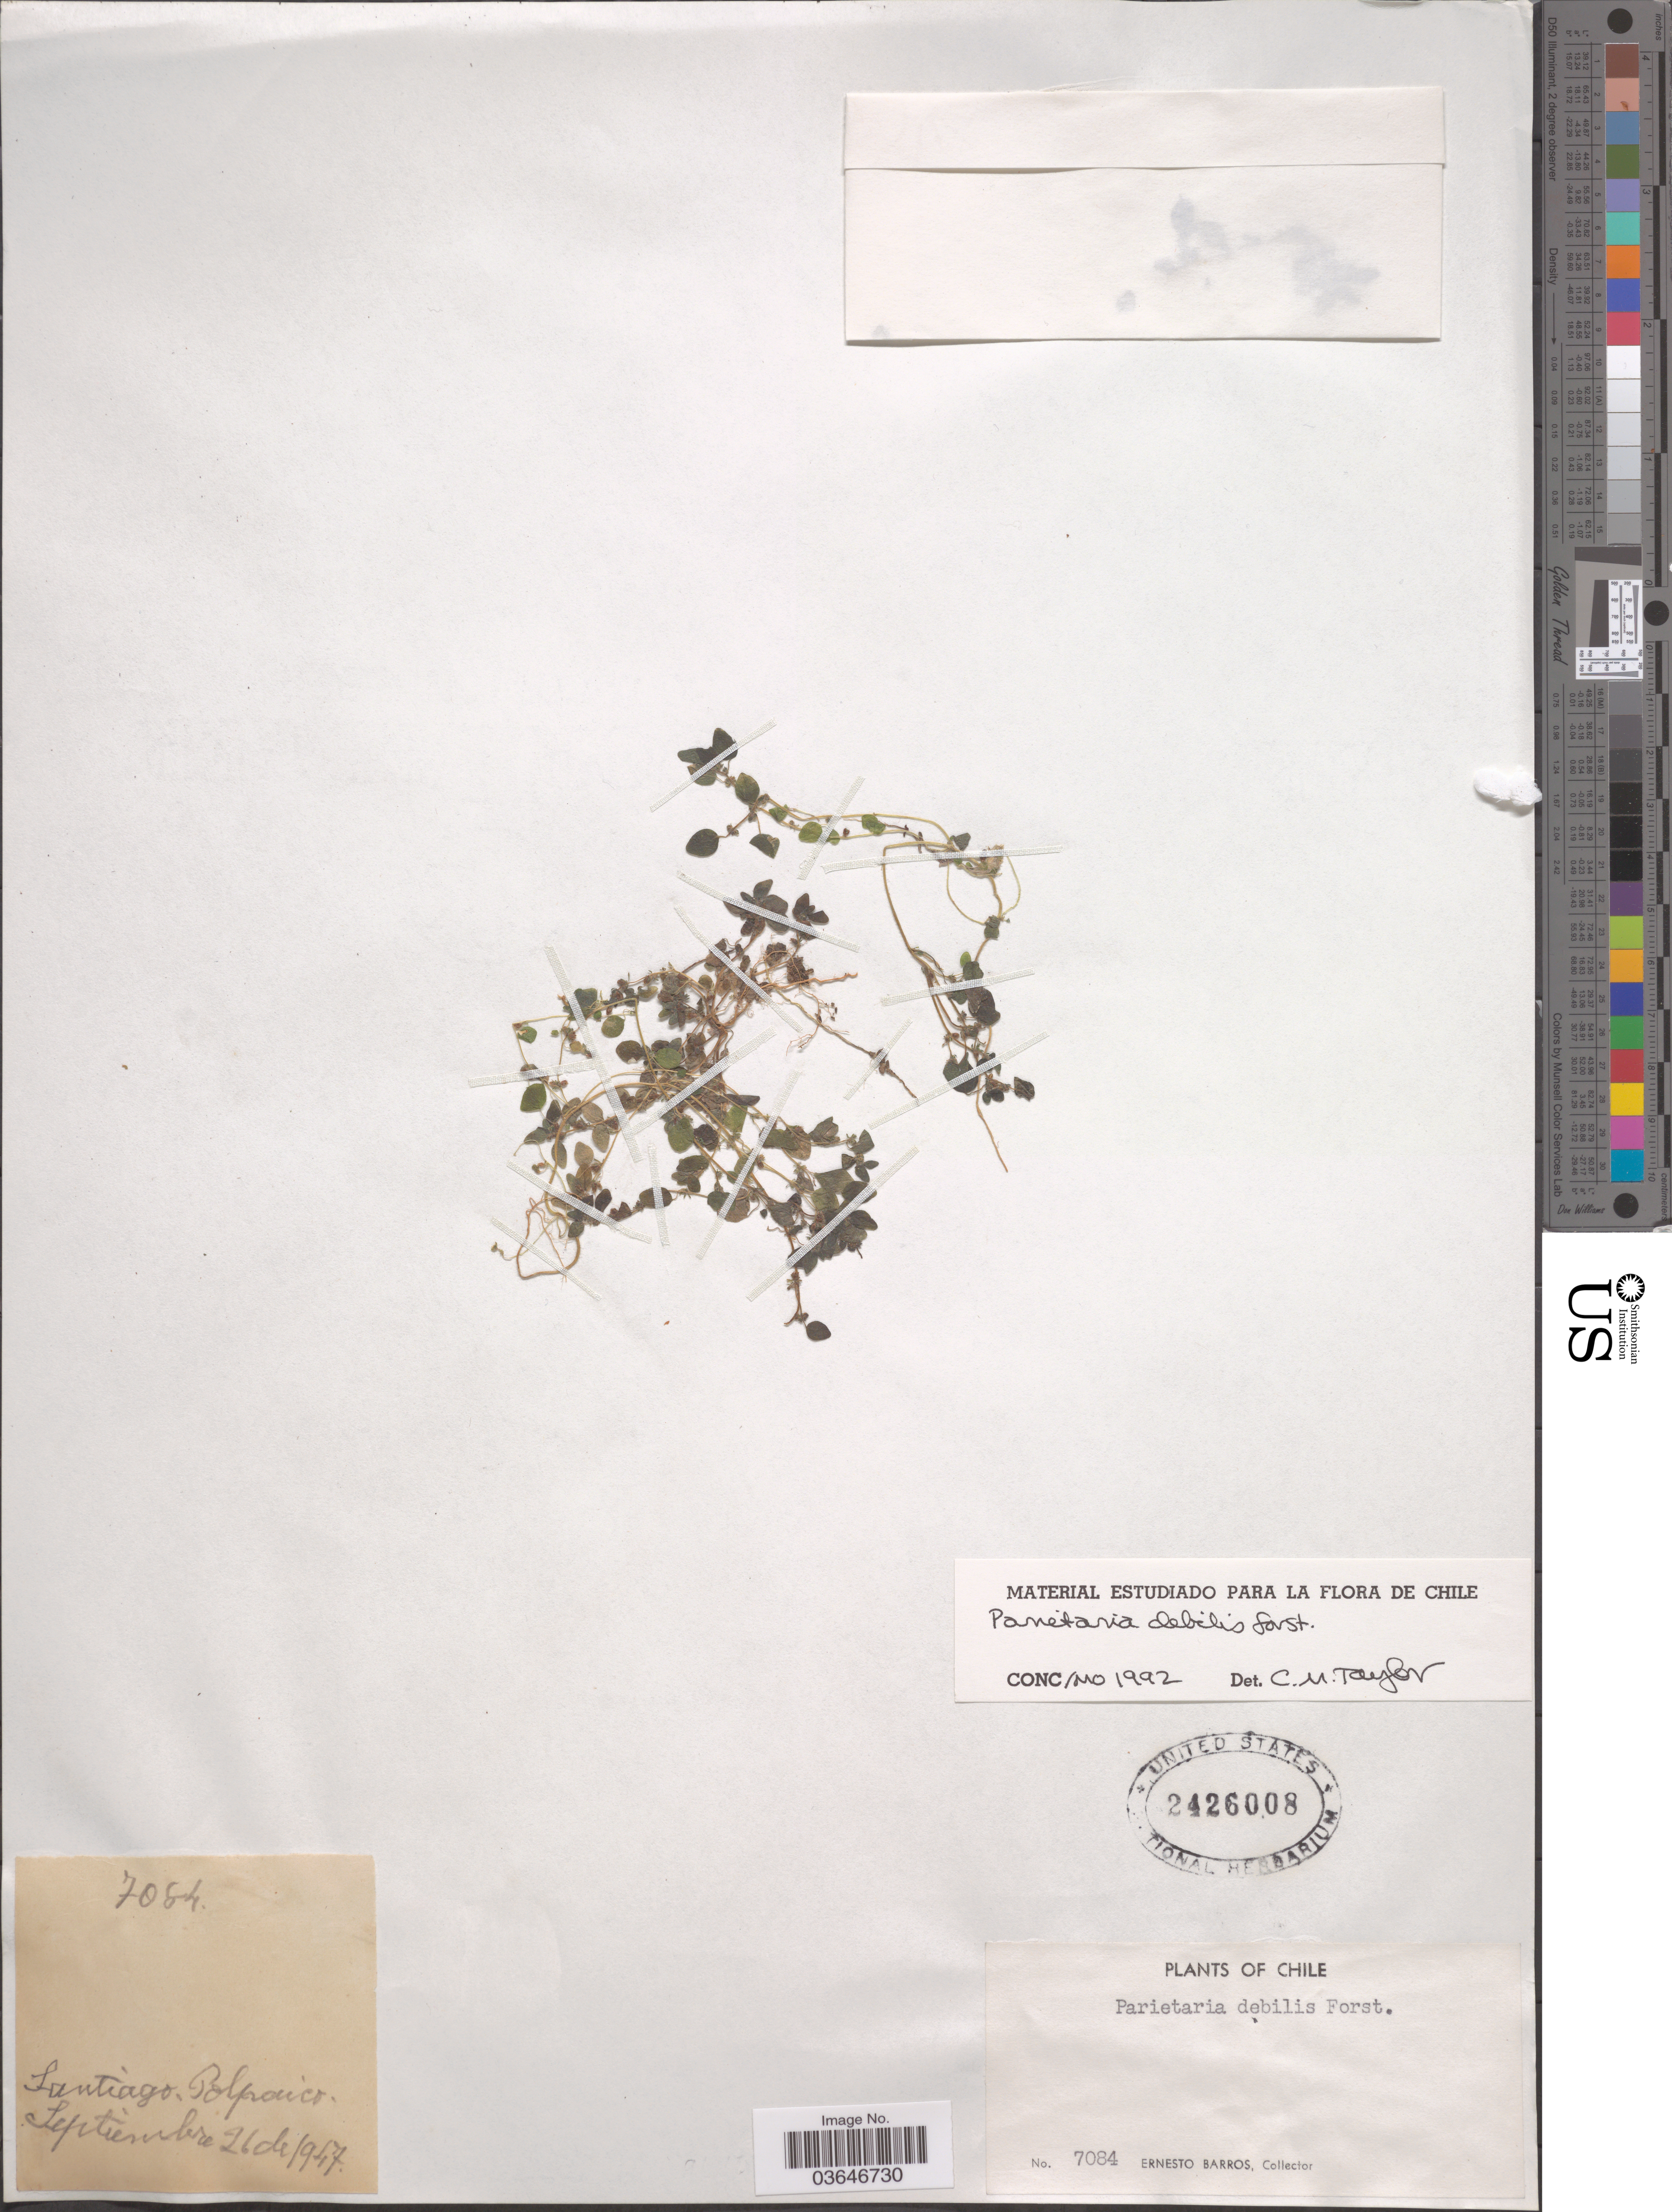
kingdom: Plantae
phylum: Tracheophyta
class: Magnoliopsida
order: Rosales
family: Urticaceae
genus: Parietaria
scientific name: Parietaria debilis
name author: G. Forst.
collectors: E. Barros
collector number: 7084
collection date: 1947-09-26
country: Chile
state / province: Región Metropolitana (RM)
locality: Santiago, Polpaico.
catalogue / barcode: US 2426008